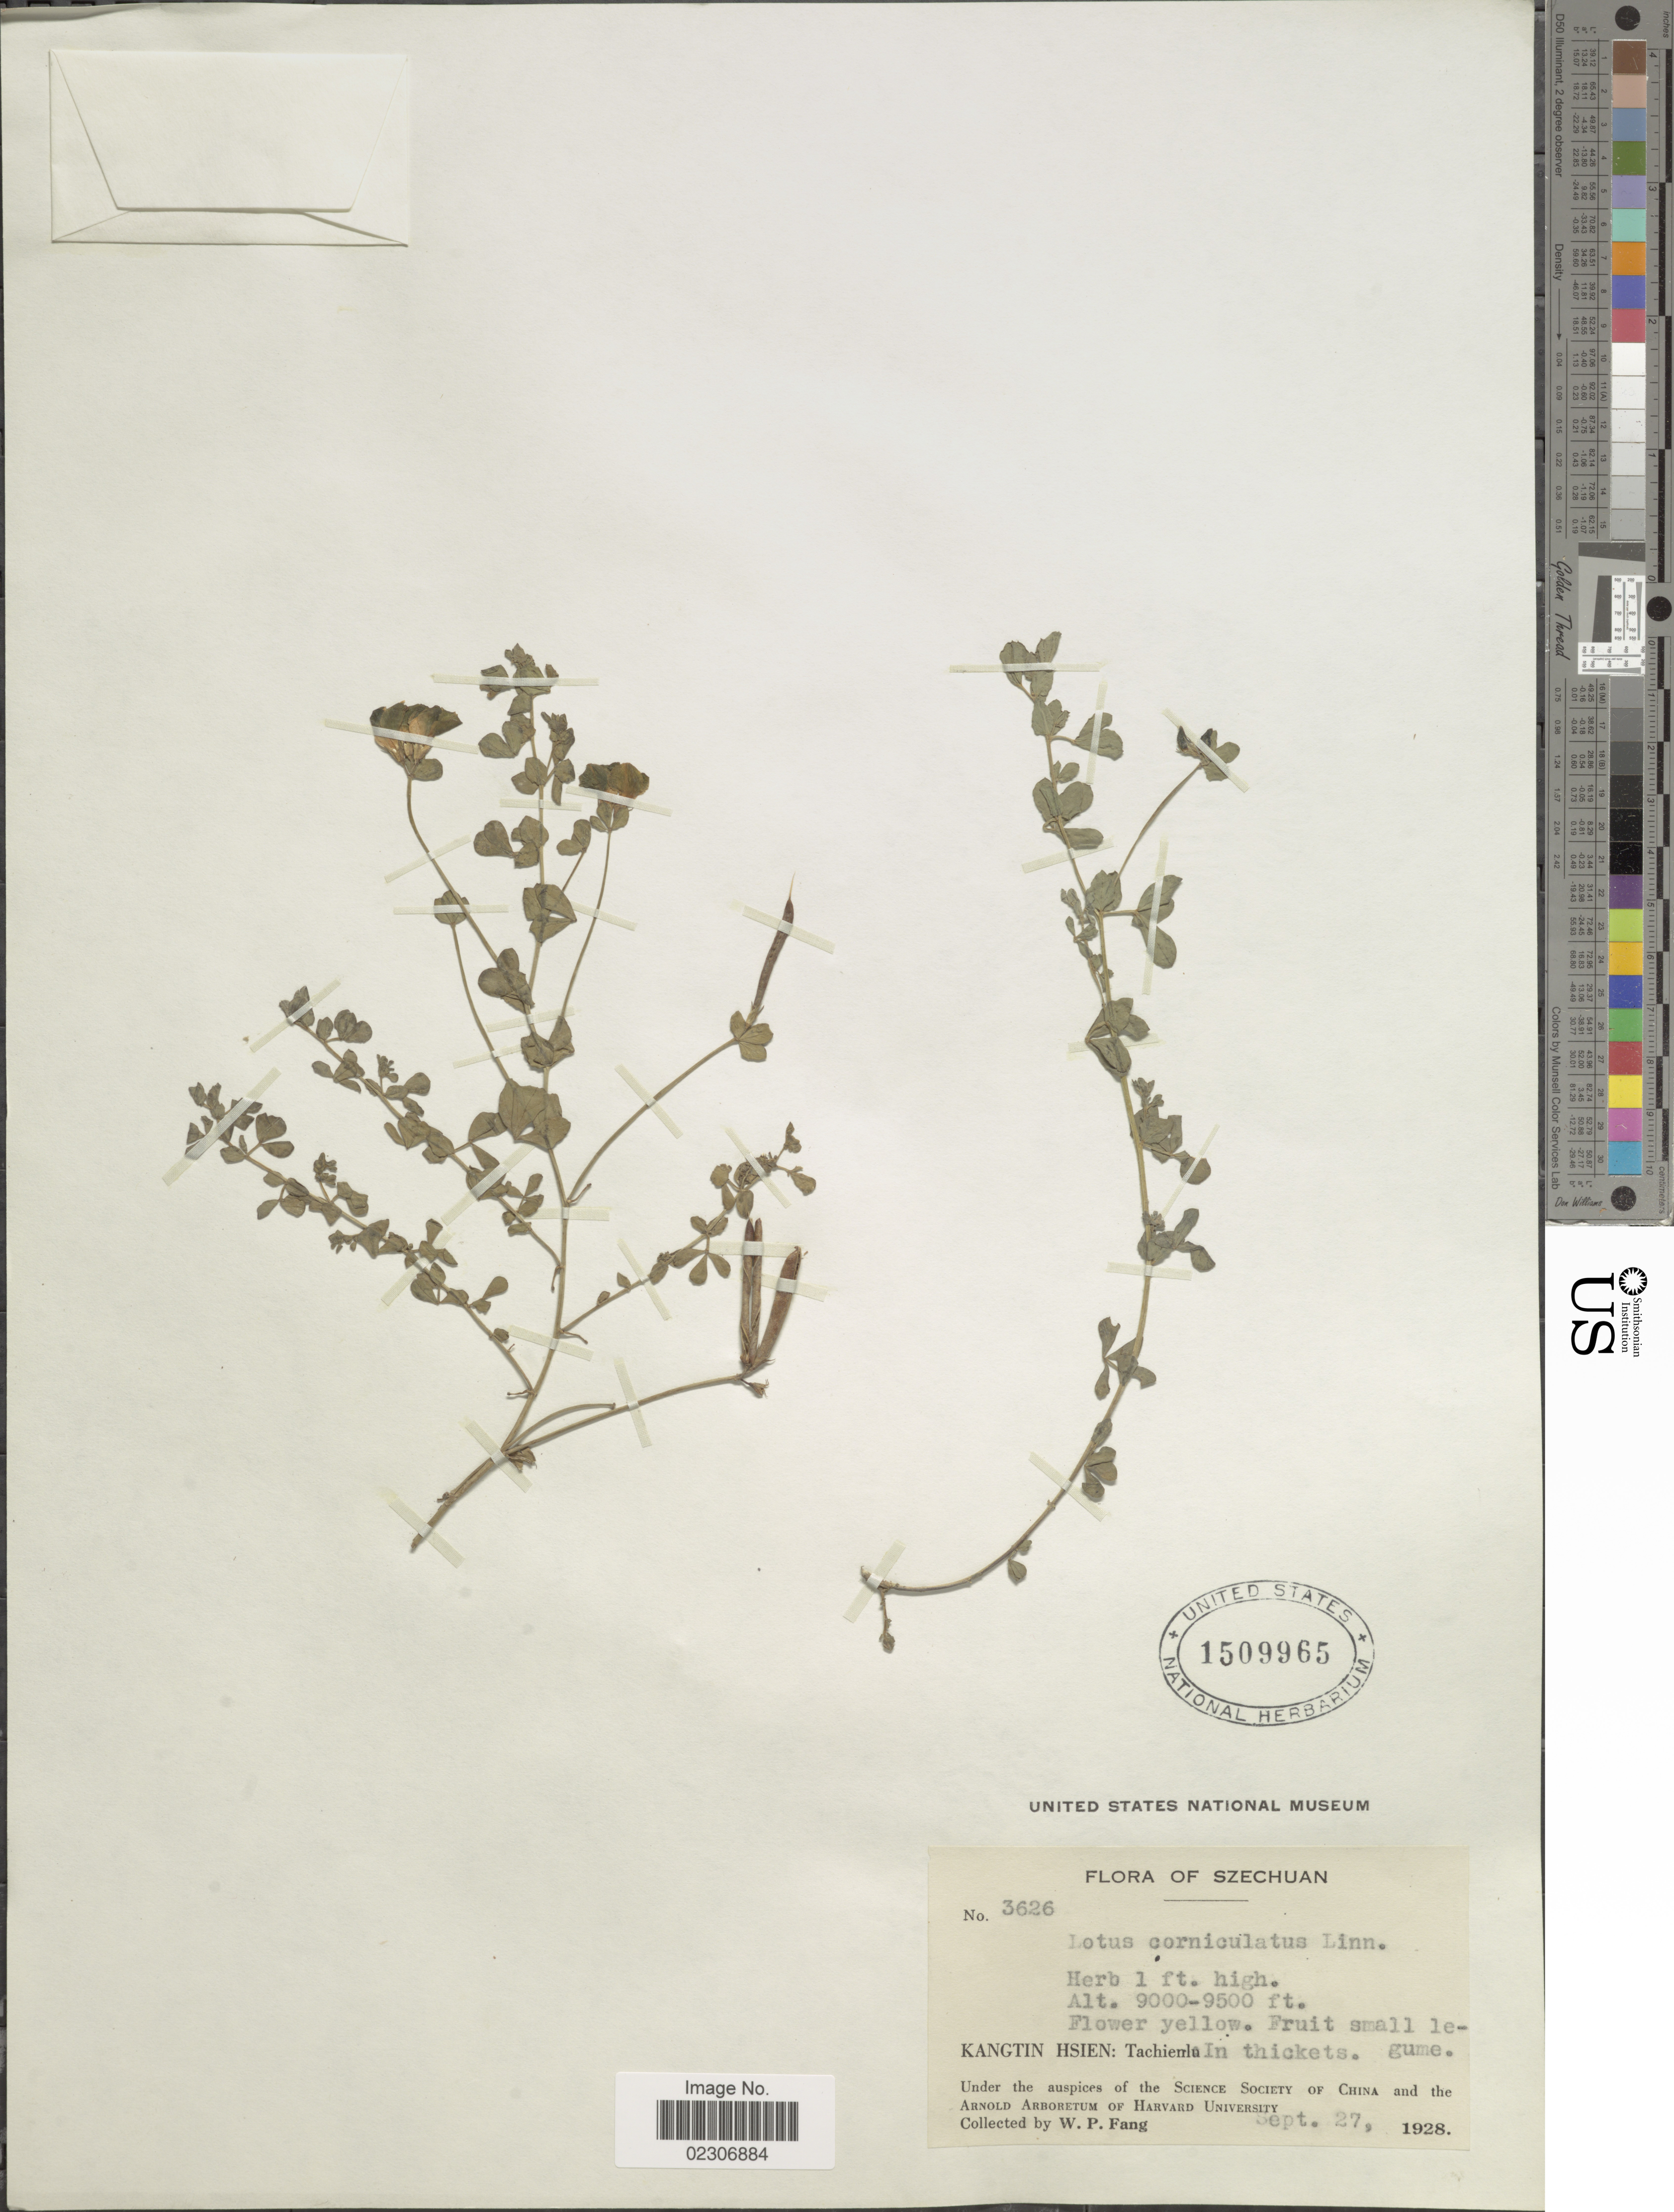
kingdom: Plantae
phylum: Tracheophyta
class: Magnoliopsida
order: Fabales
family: Fabaceae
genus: Lotus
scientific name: Lotus corniculatus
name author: L.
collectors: W. P. Fang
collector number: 3626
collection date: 1928-09-27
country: China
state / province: Sichuan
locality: Szechuan, Kangtin Hsien: Tachierda [interpreted] in Thickets.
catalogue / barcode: US 1509965